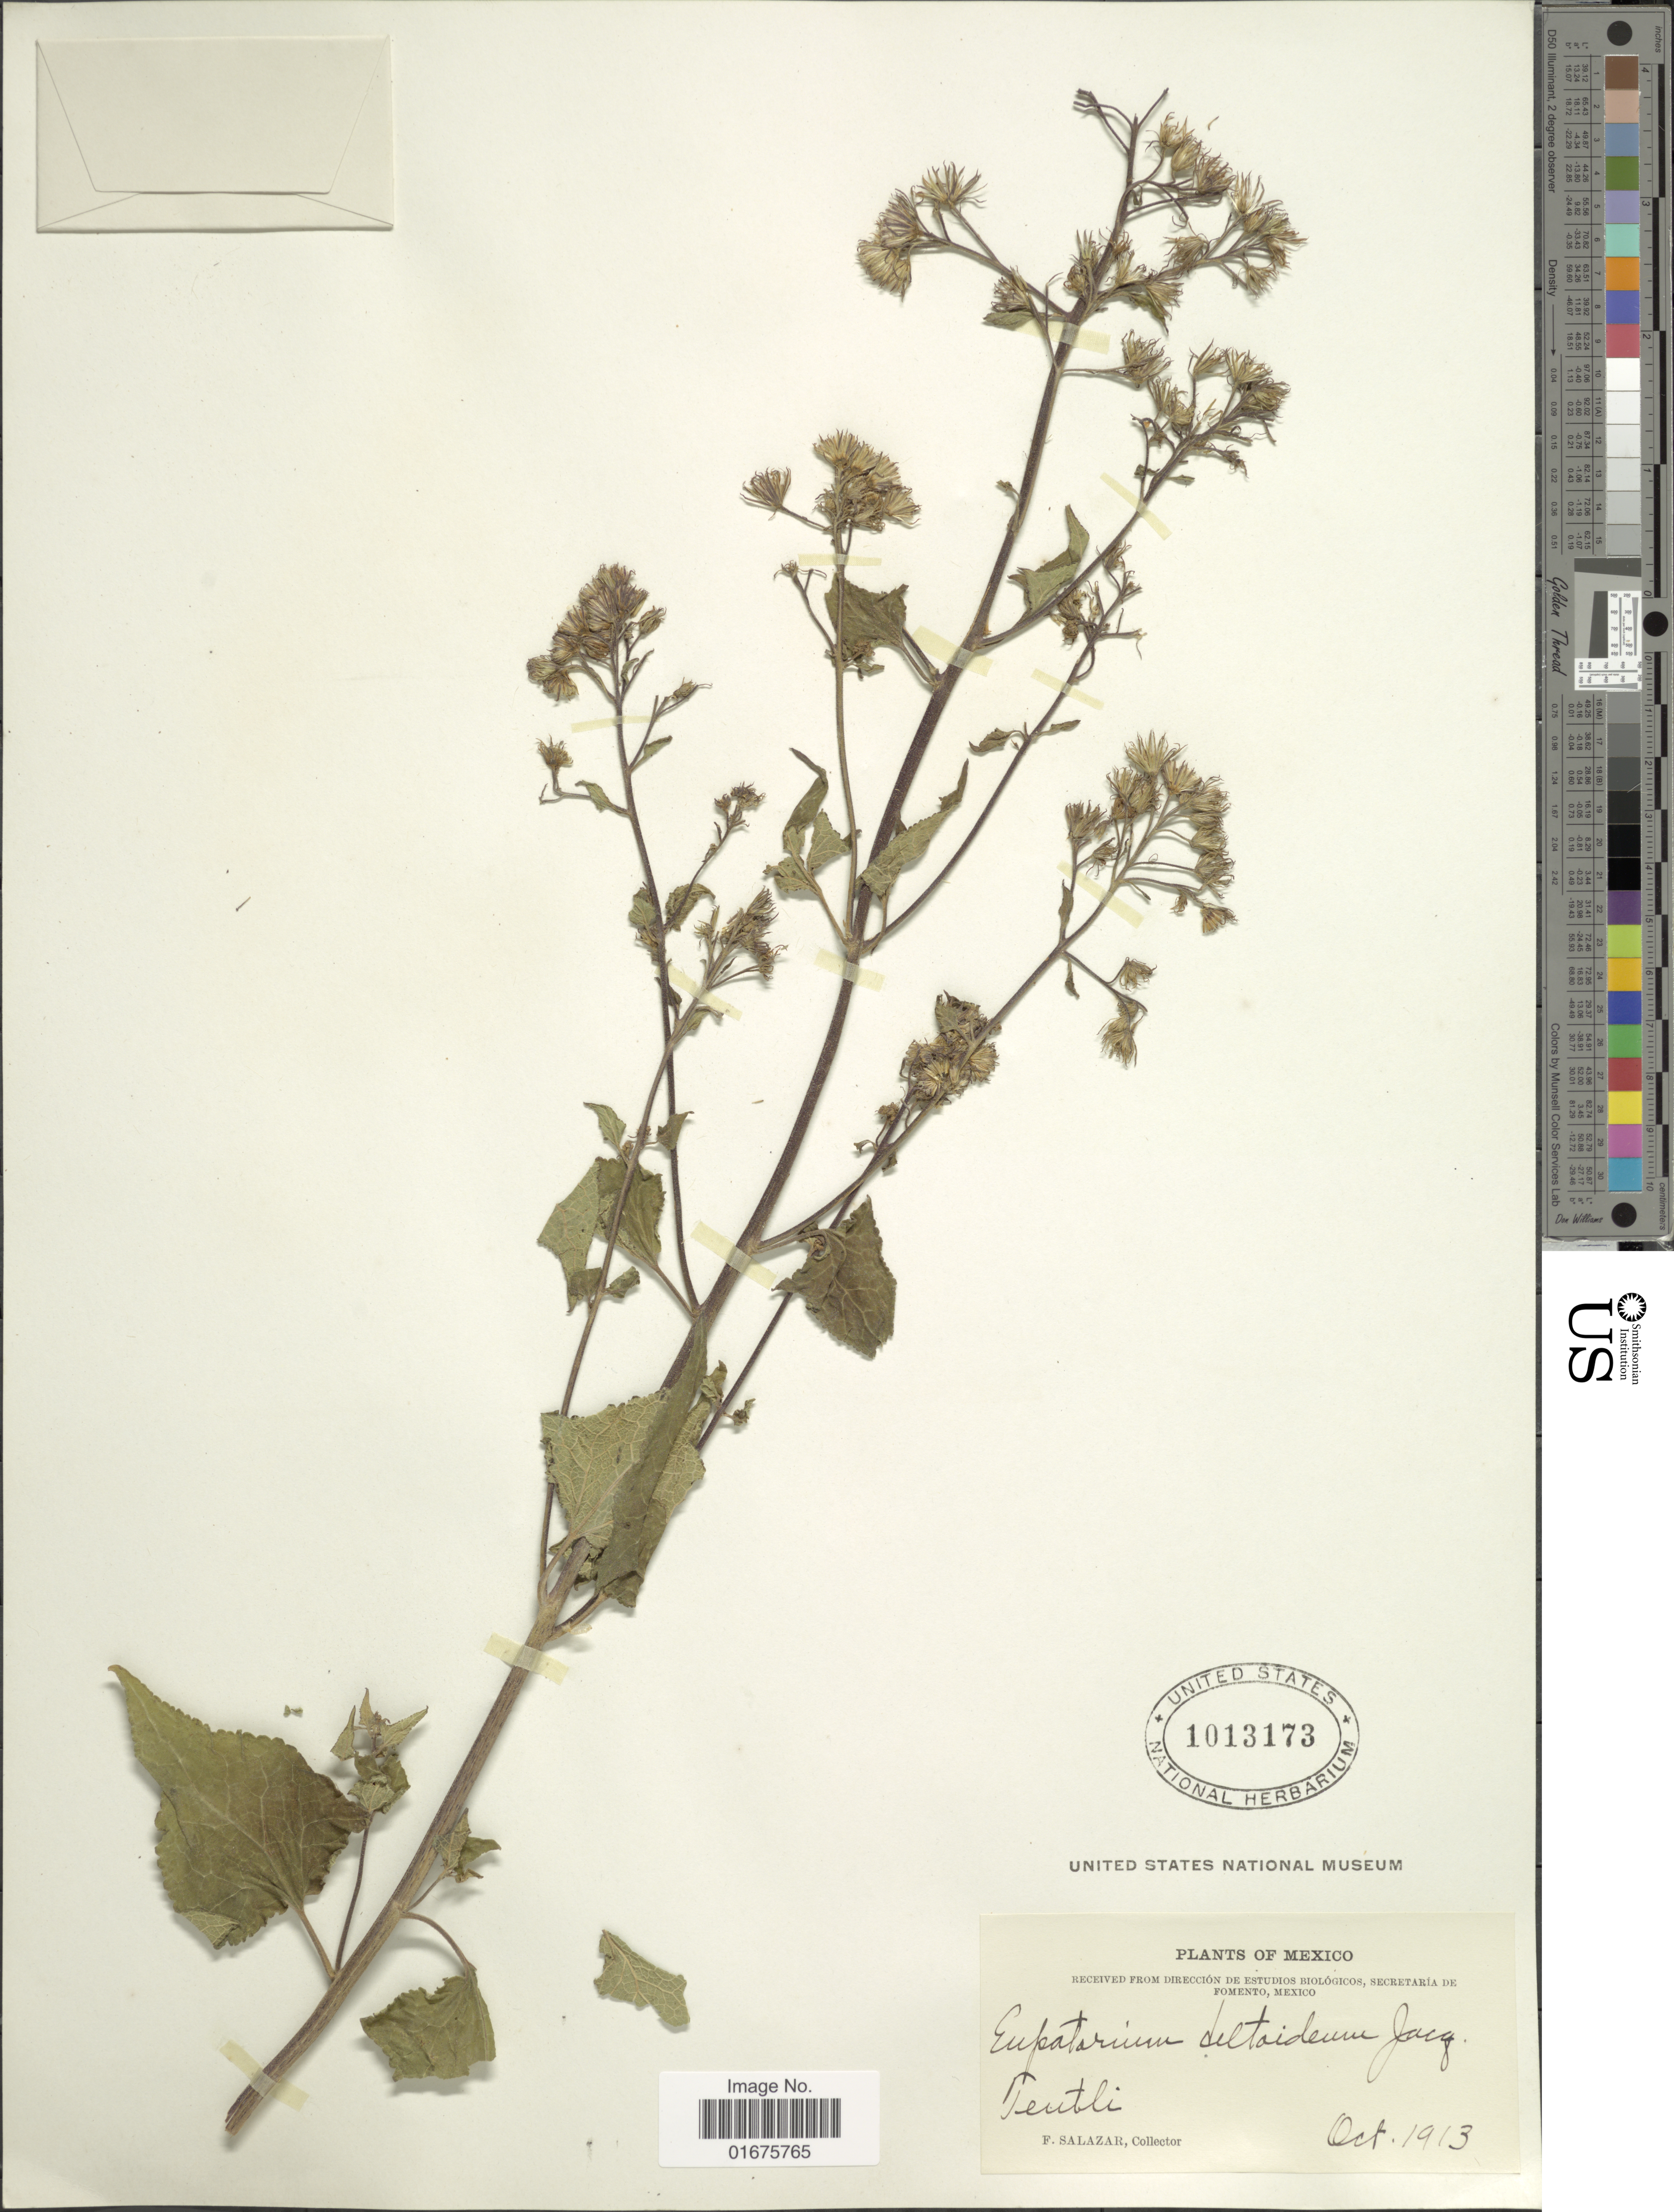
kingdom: Plantae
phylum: Tracheophyta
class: Magnoliopsida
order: Asterales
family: Asteraceae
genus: Ageratina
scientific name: Ageratina deltoidea (Jacq.) H. Rob. & R.M. King, ined.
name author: (Jacq.) H. Rob. & R.M. King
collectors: F. Salazar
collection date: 1913-10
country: Mexico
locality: Teutli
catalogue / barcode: US 1013173